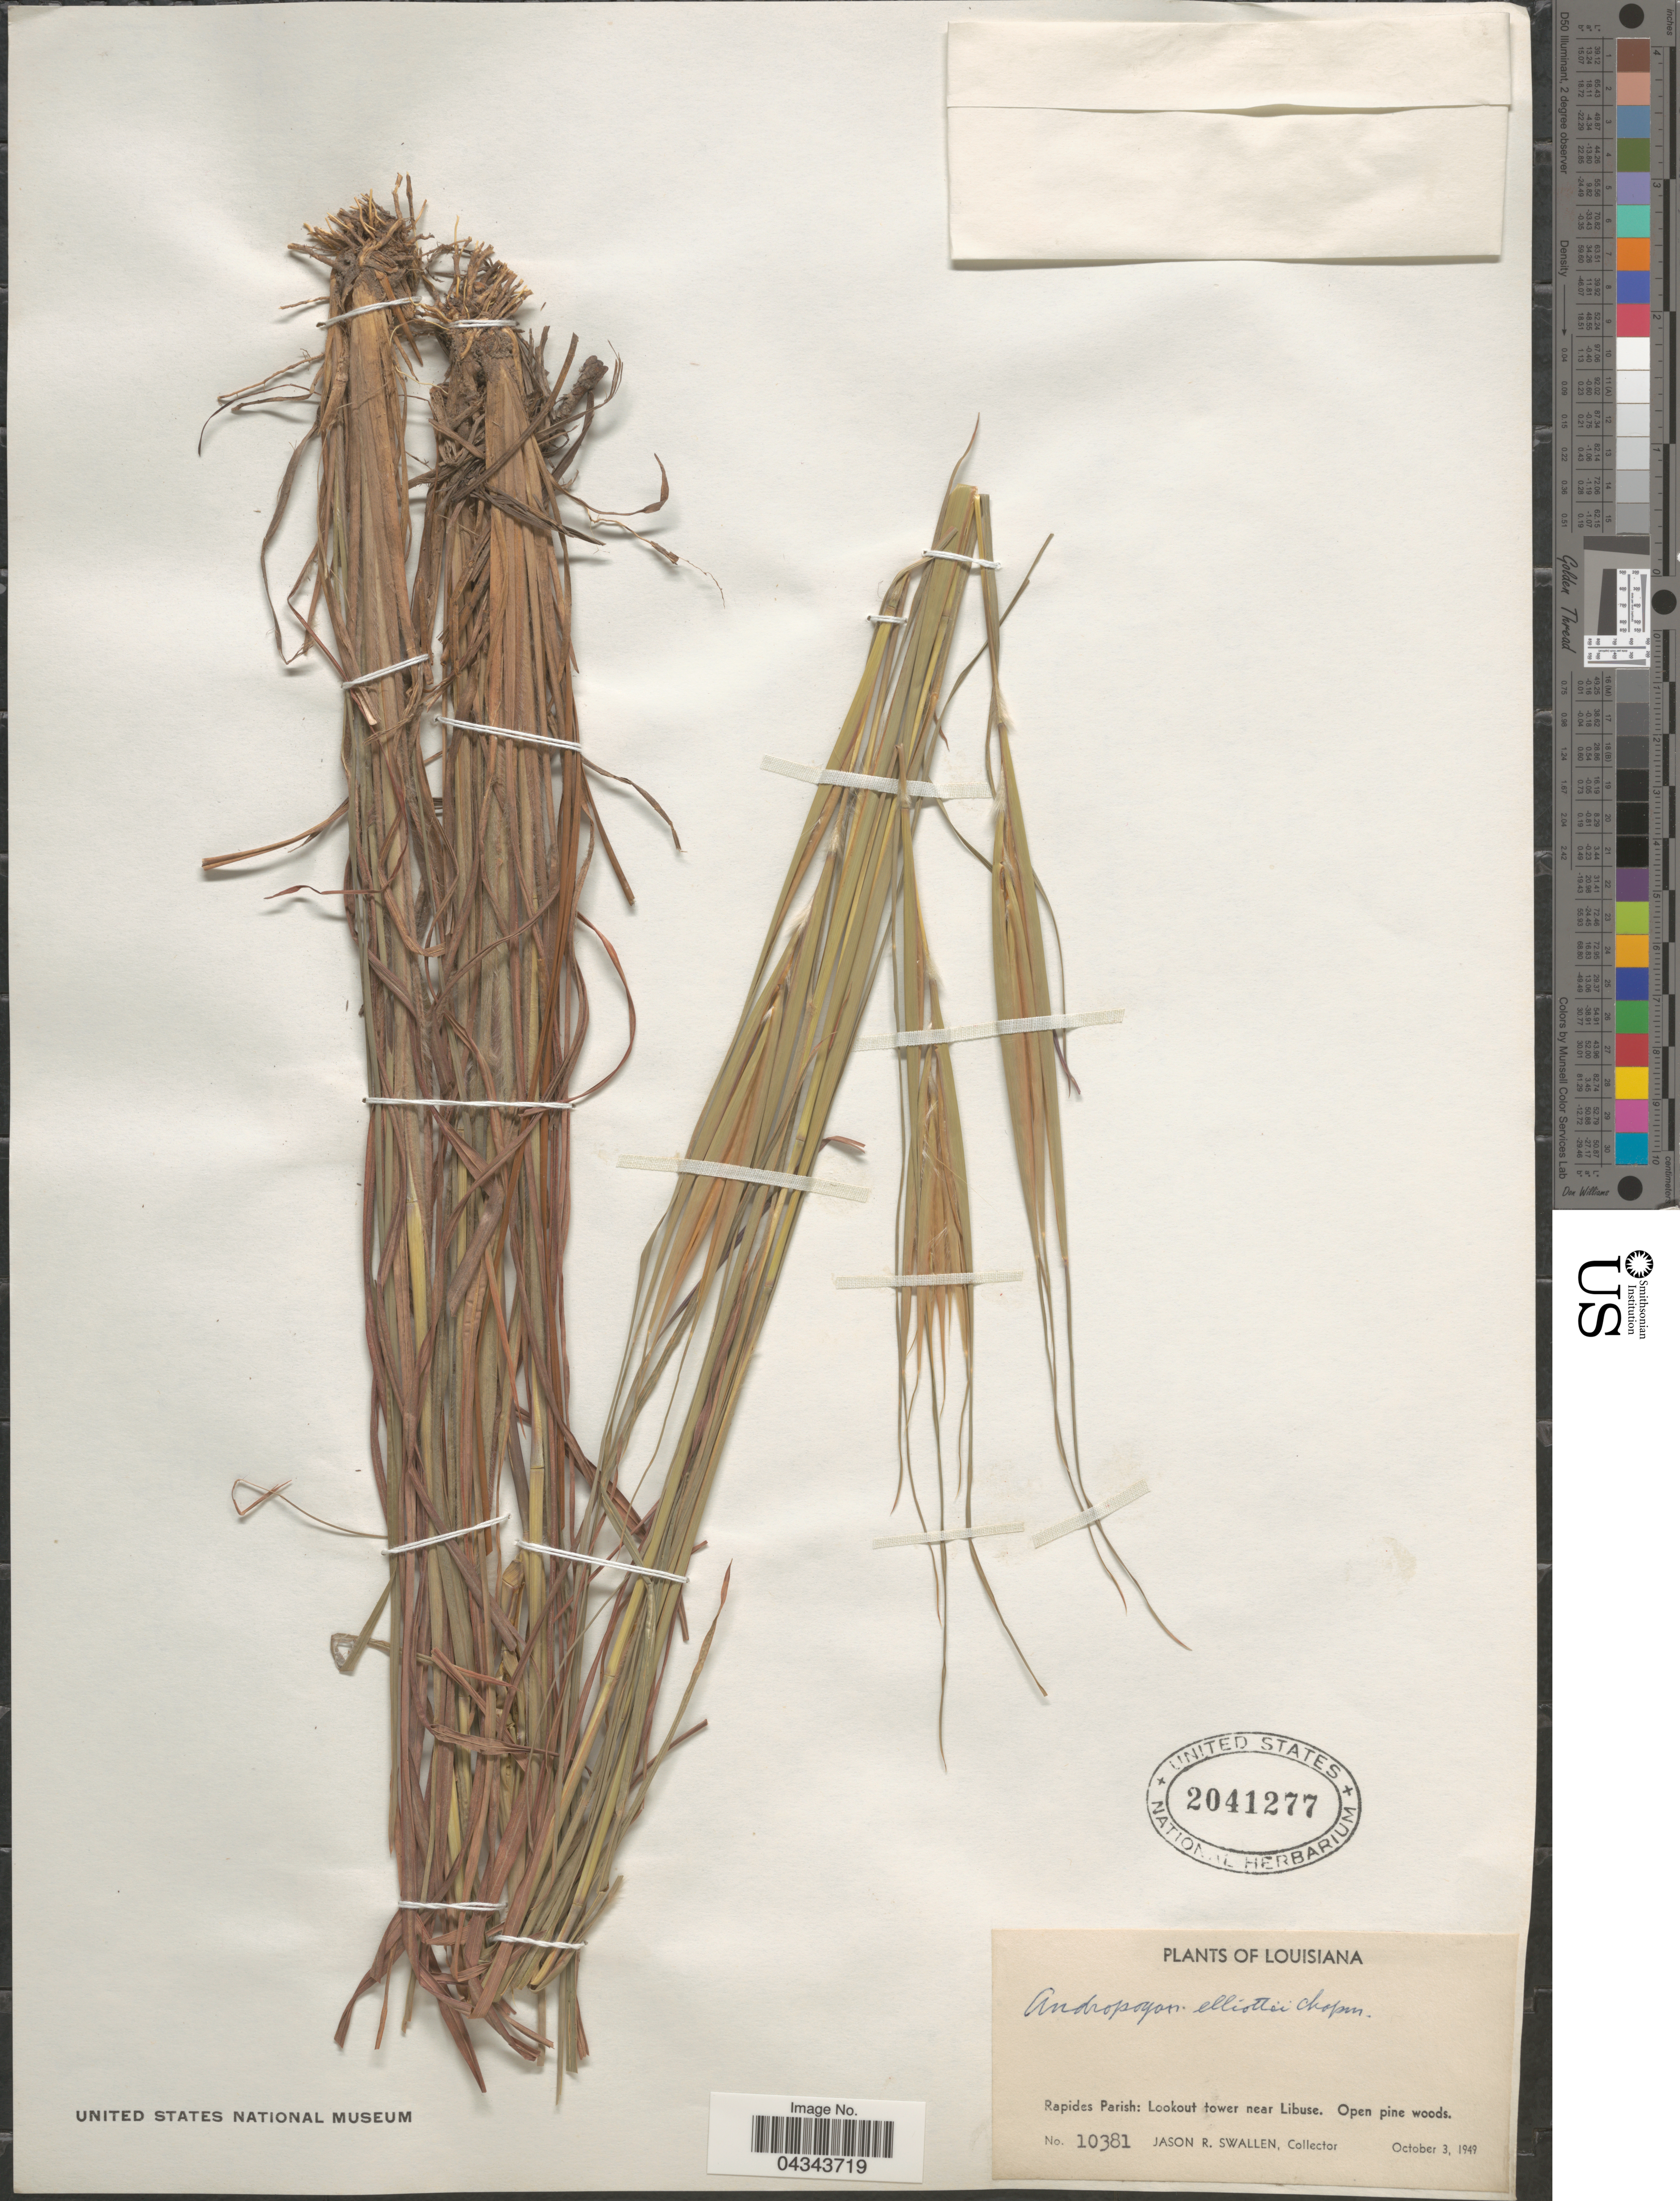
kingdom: Plantae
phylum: Tracheophyta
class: Liliopsida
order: Poales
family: Poaceae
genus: Andropogon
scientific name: Andropogon ternarius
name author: Michx.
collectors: J. R. Swallen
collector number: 10381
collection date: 1949-10-03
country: United States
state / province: Louisiana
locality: Rapides Parish: Lookout tower near Libuse.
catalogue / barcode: US 2041277